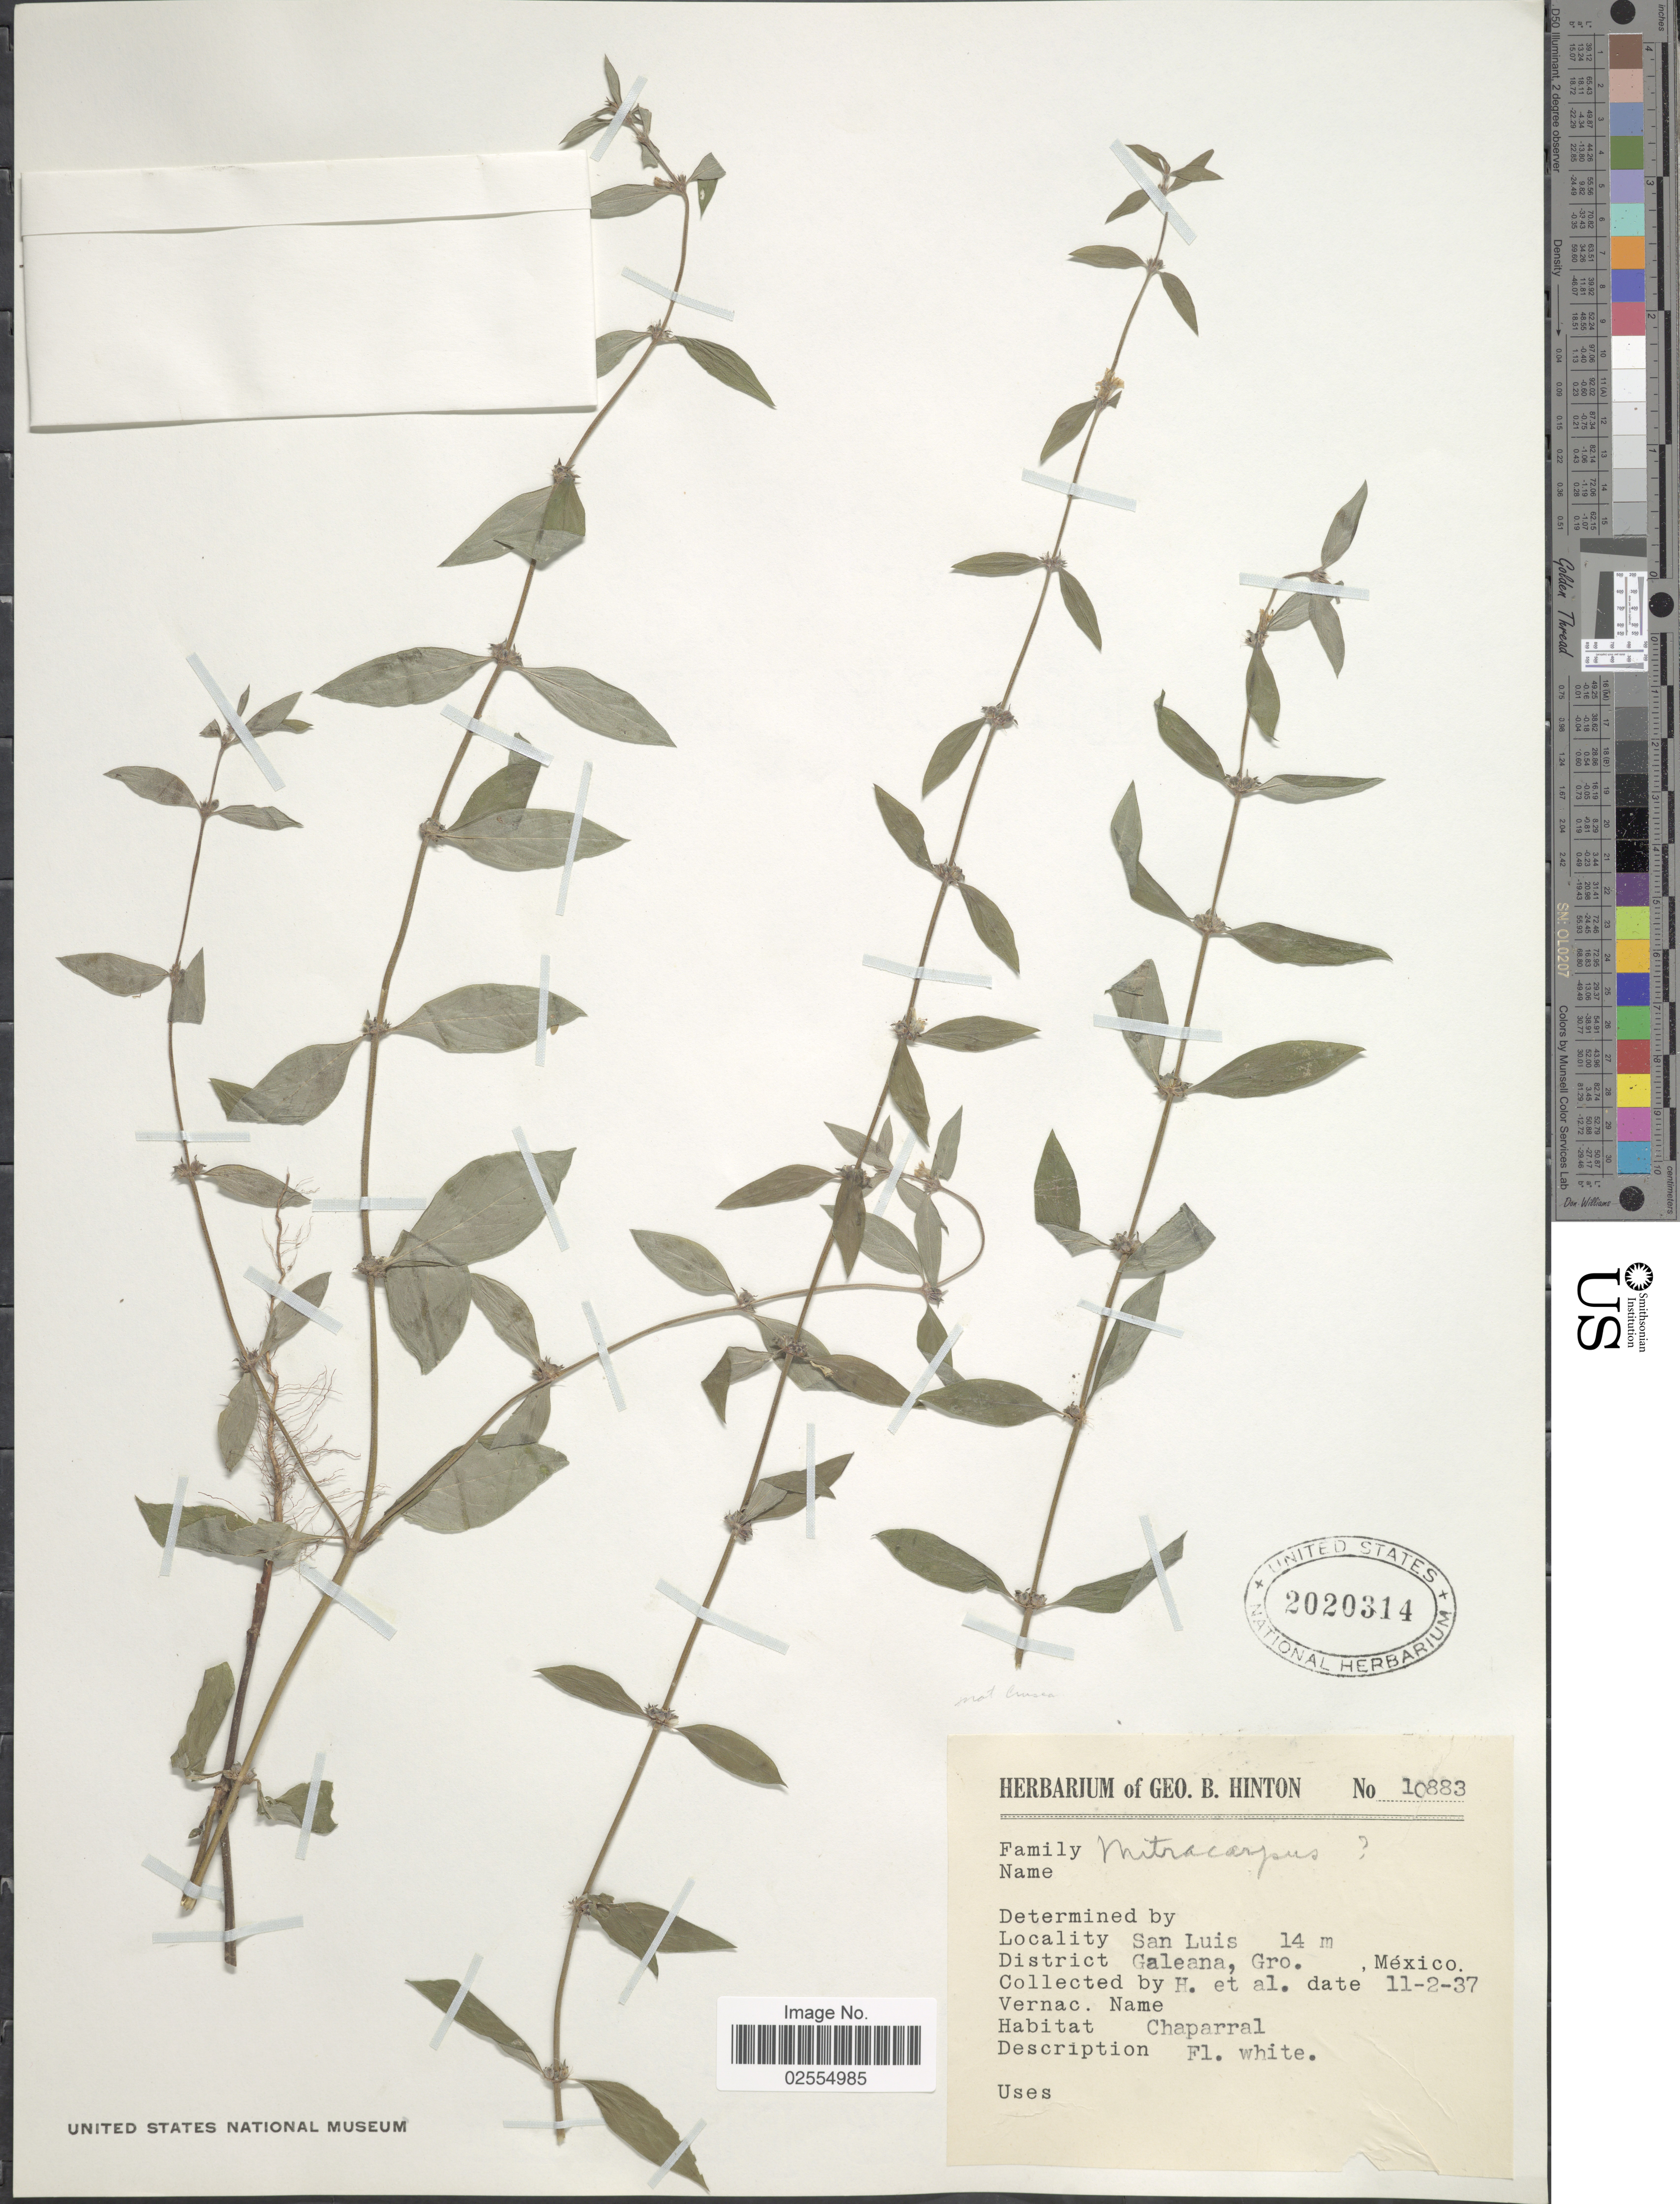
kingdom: Plantae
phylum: Tracheophyta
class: Magnoliopsida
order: Gentianales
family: Rubiaceae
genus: Mitracarpus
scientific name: Mitracarpus sp.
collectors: G. B. Hinton & et al.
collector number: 10883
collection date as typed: Transcribed d/m/y: 2/11/37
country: Mexico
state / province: Guerrero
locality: San Luis. District Galeana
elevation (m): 14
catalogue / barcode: US 2020314